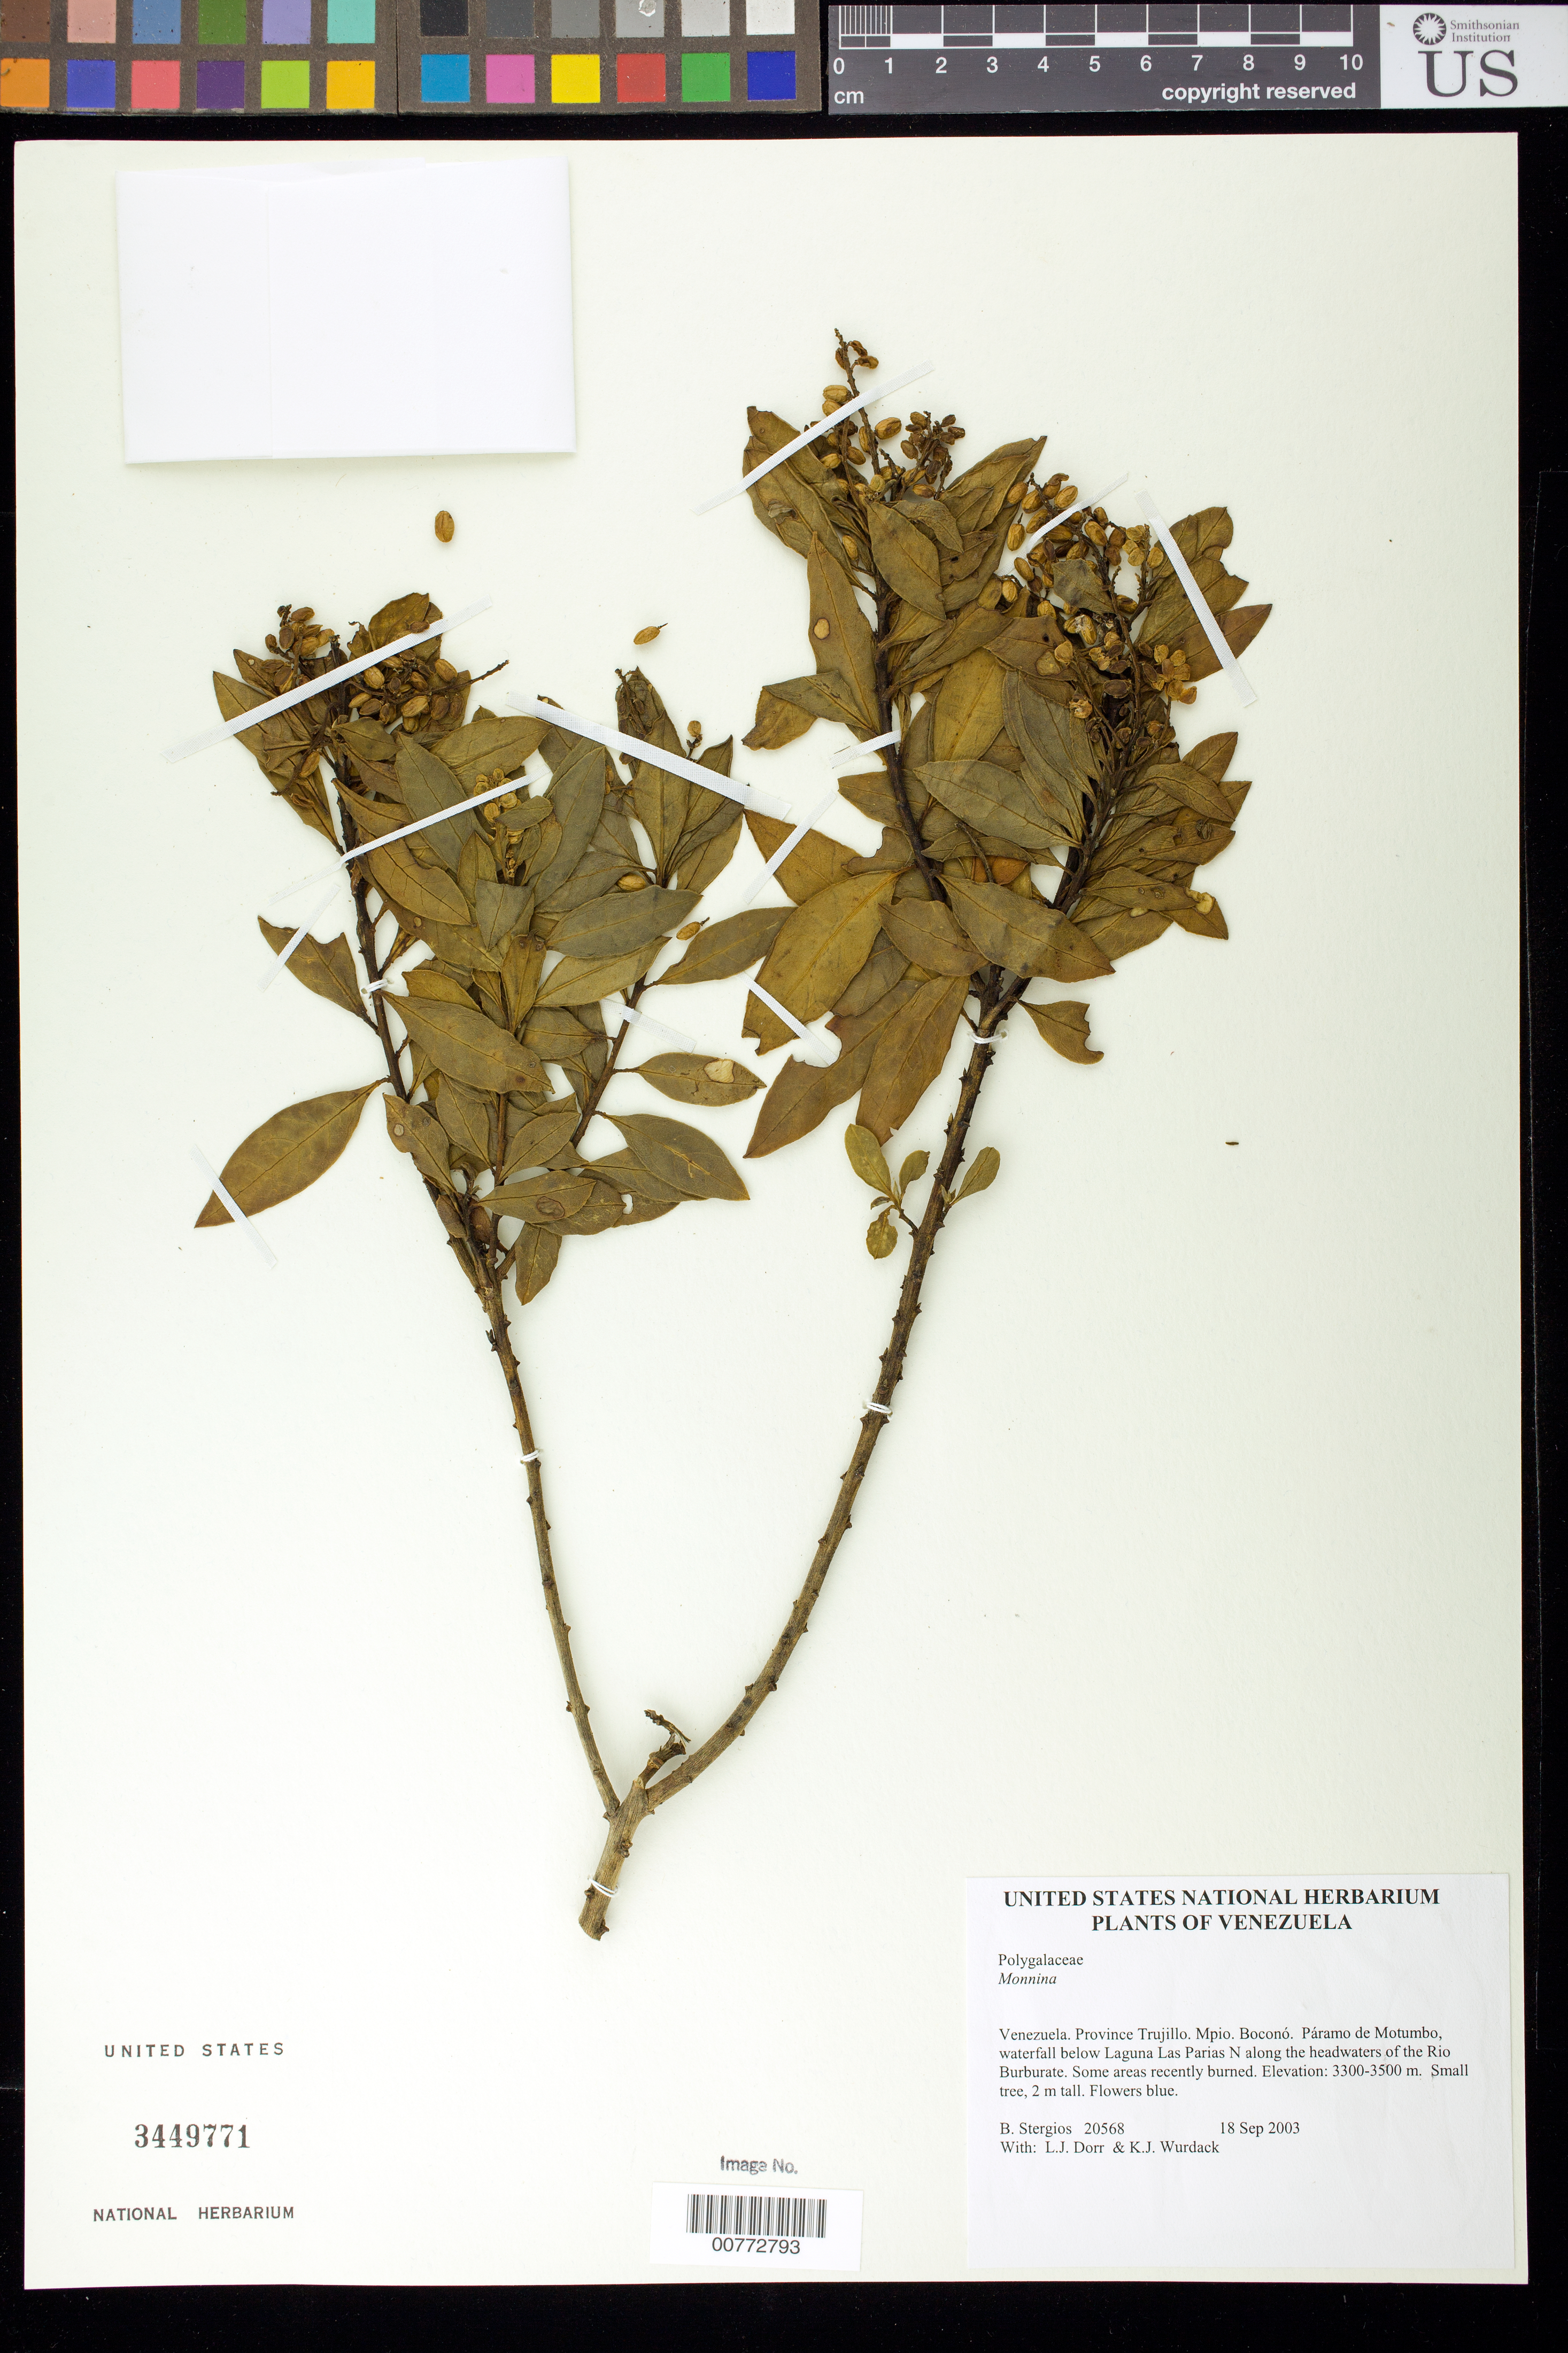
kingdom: Plantae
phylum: Tracheophyta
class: Magnoliopsida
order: Fabales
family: Polygalaceae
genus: Monnina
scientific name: Monnina sp.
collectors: B. G. Stergios, L. J. Dorr & K. Wurdack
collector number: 20568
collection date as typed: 18 Sep 2003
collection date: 2003-09-18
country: Venezuela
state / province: Trujillo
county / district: Boconó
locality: Páramo de Motumbo, waterfall below Laguna Las Parias N along the headwaters of the Rio Burburate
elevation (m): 3300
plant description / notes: PORT, US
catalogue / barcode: US 3449771